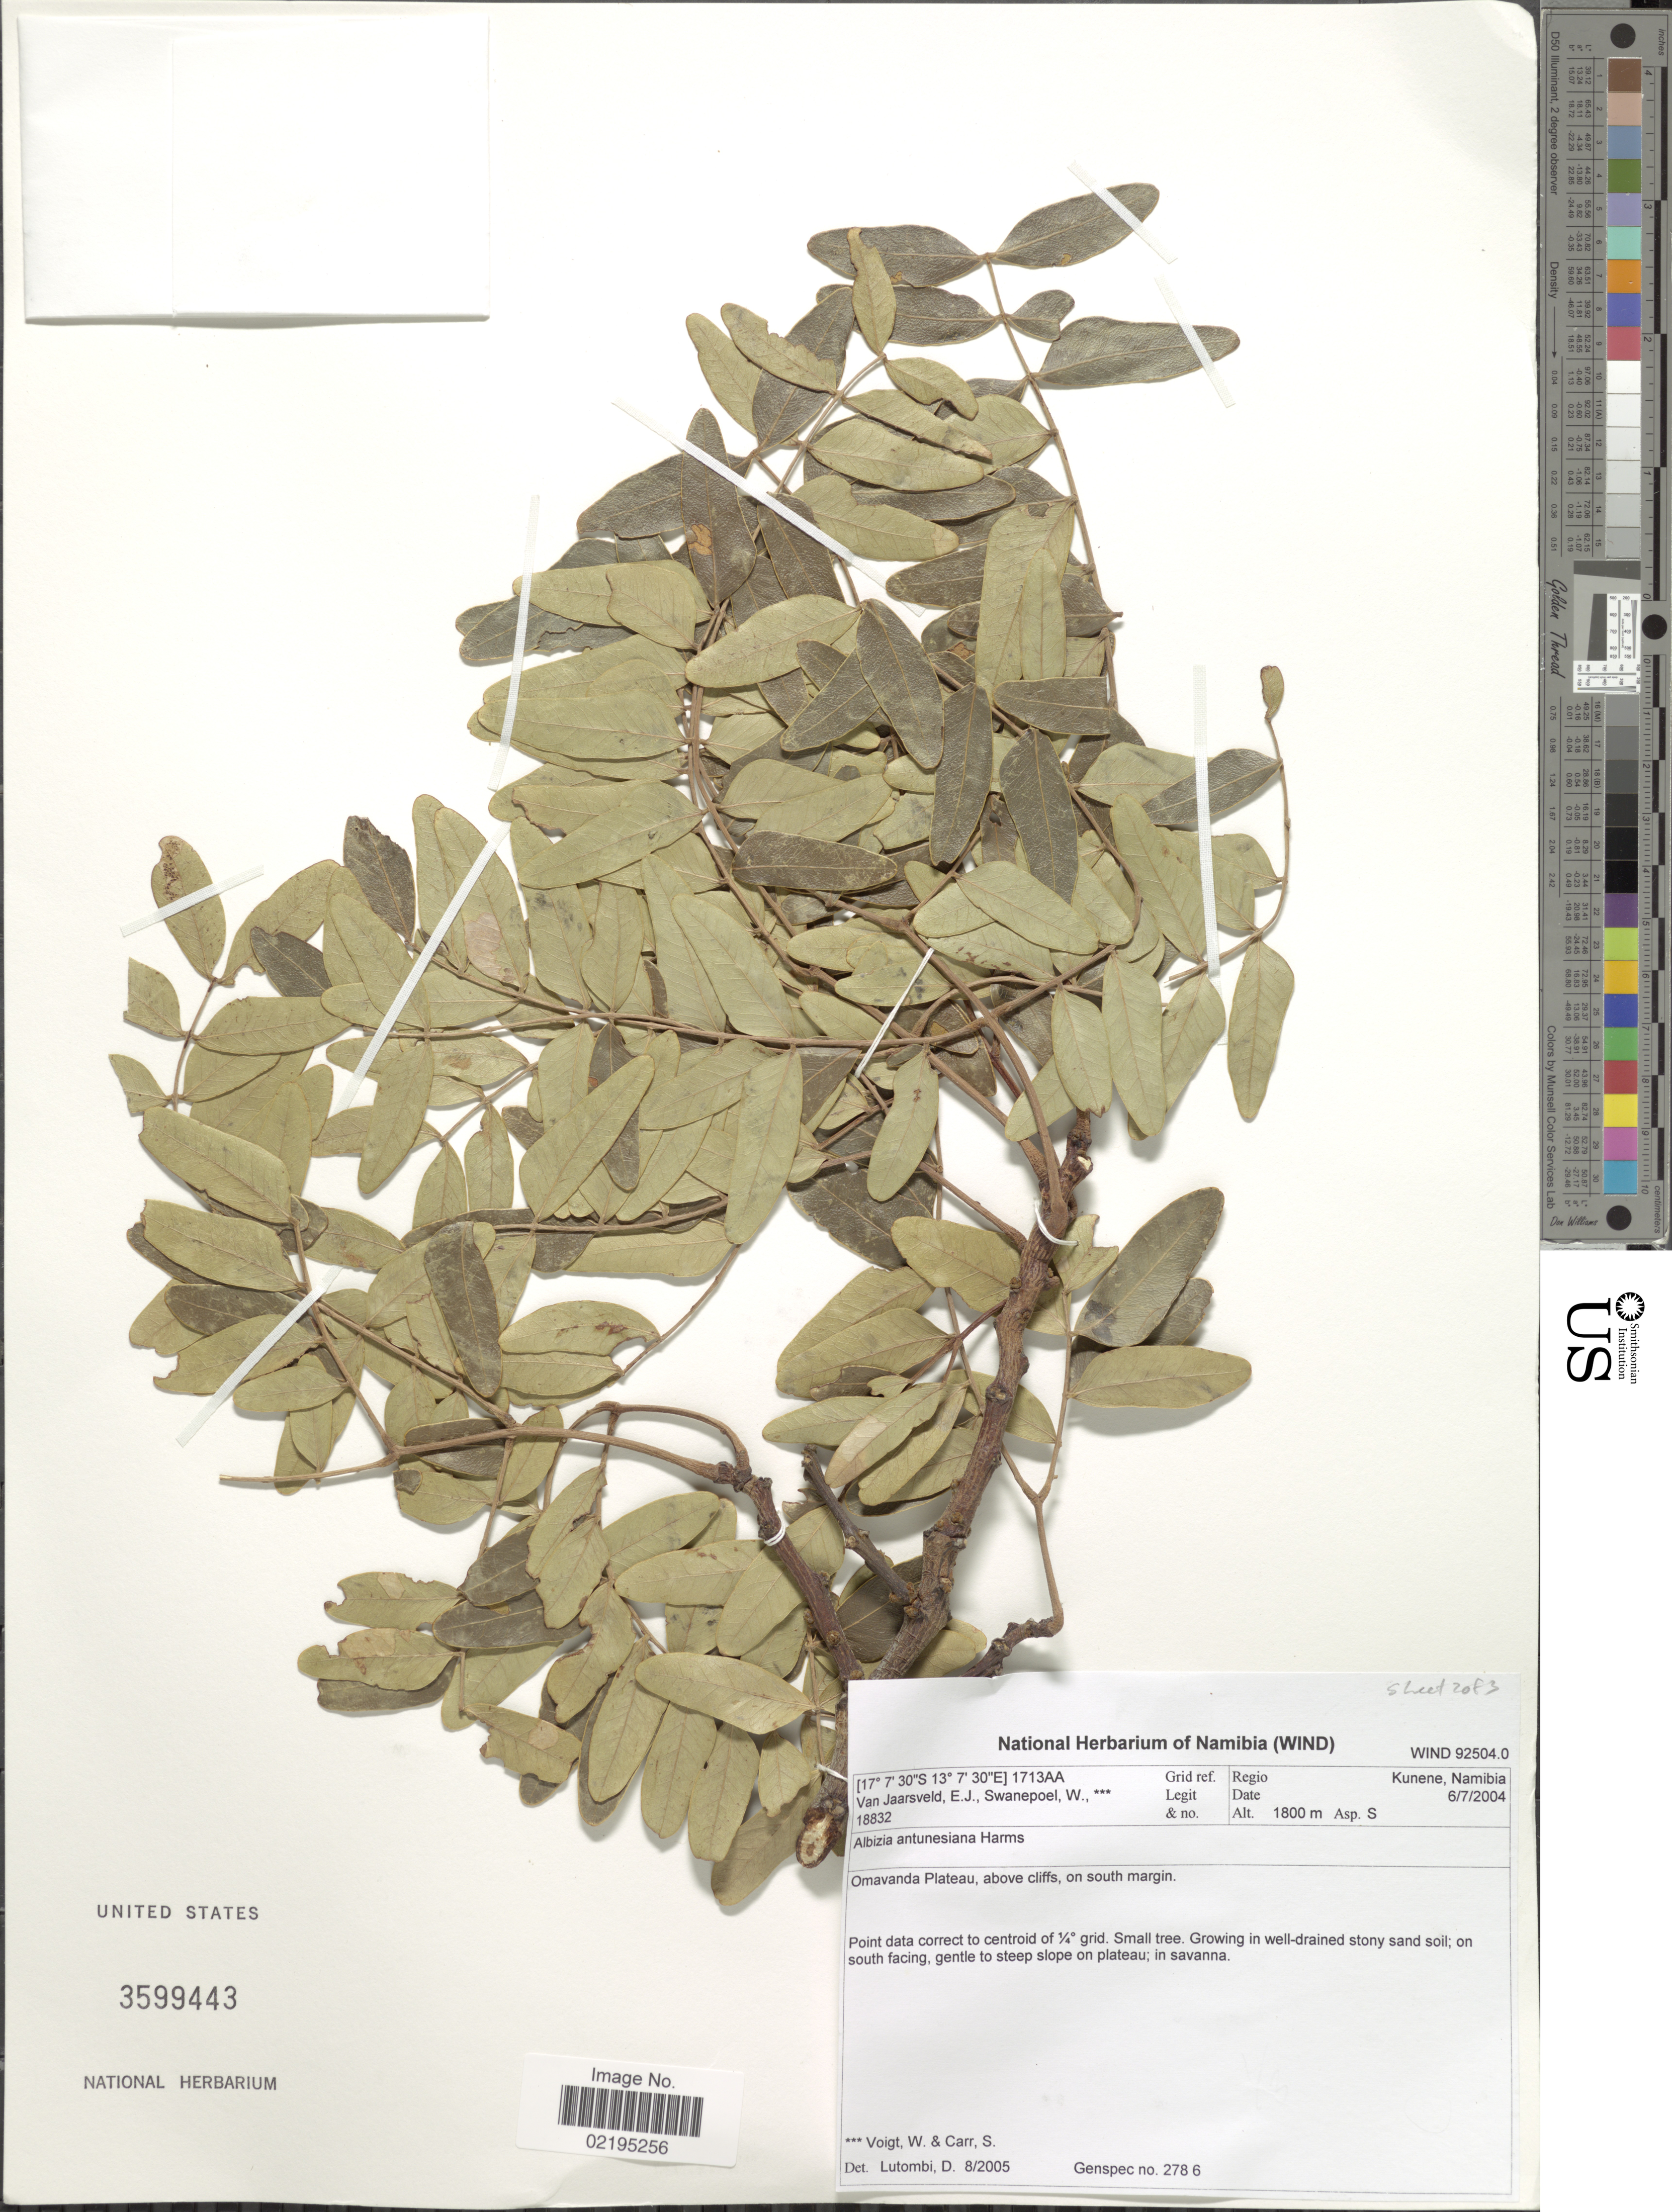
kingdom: Plantae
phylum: Tracheophyta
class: Magnoliopsida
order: Fabales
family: Fabaceae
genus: Albizia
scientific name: Albizia antunesiana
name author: Harms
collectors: E. van Jaarsveld & W. Swanepoel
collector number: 18832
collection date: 2004-07-06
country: Namibia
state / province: Kunene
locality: Omavanda Plateau, above cliffs, on south margin, 1713AA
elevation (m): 1800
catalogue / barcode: US 359443